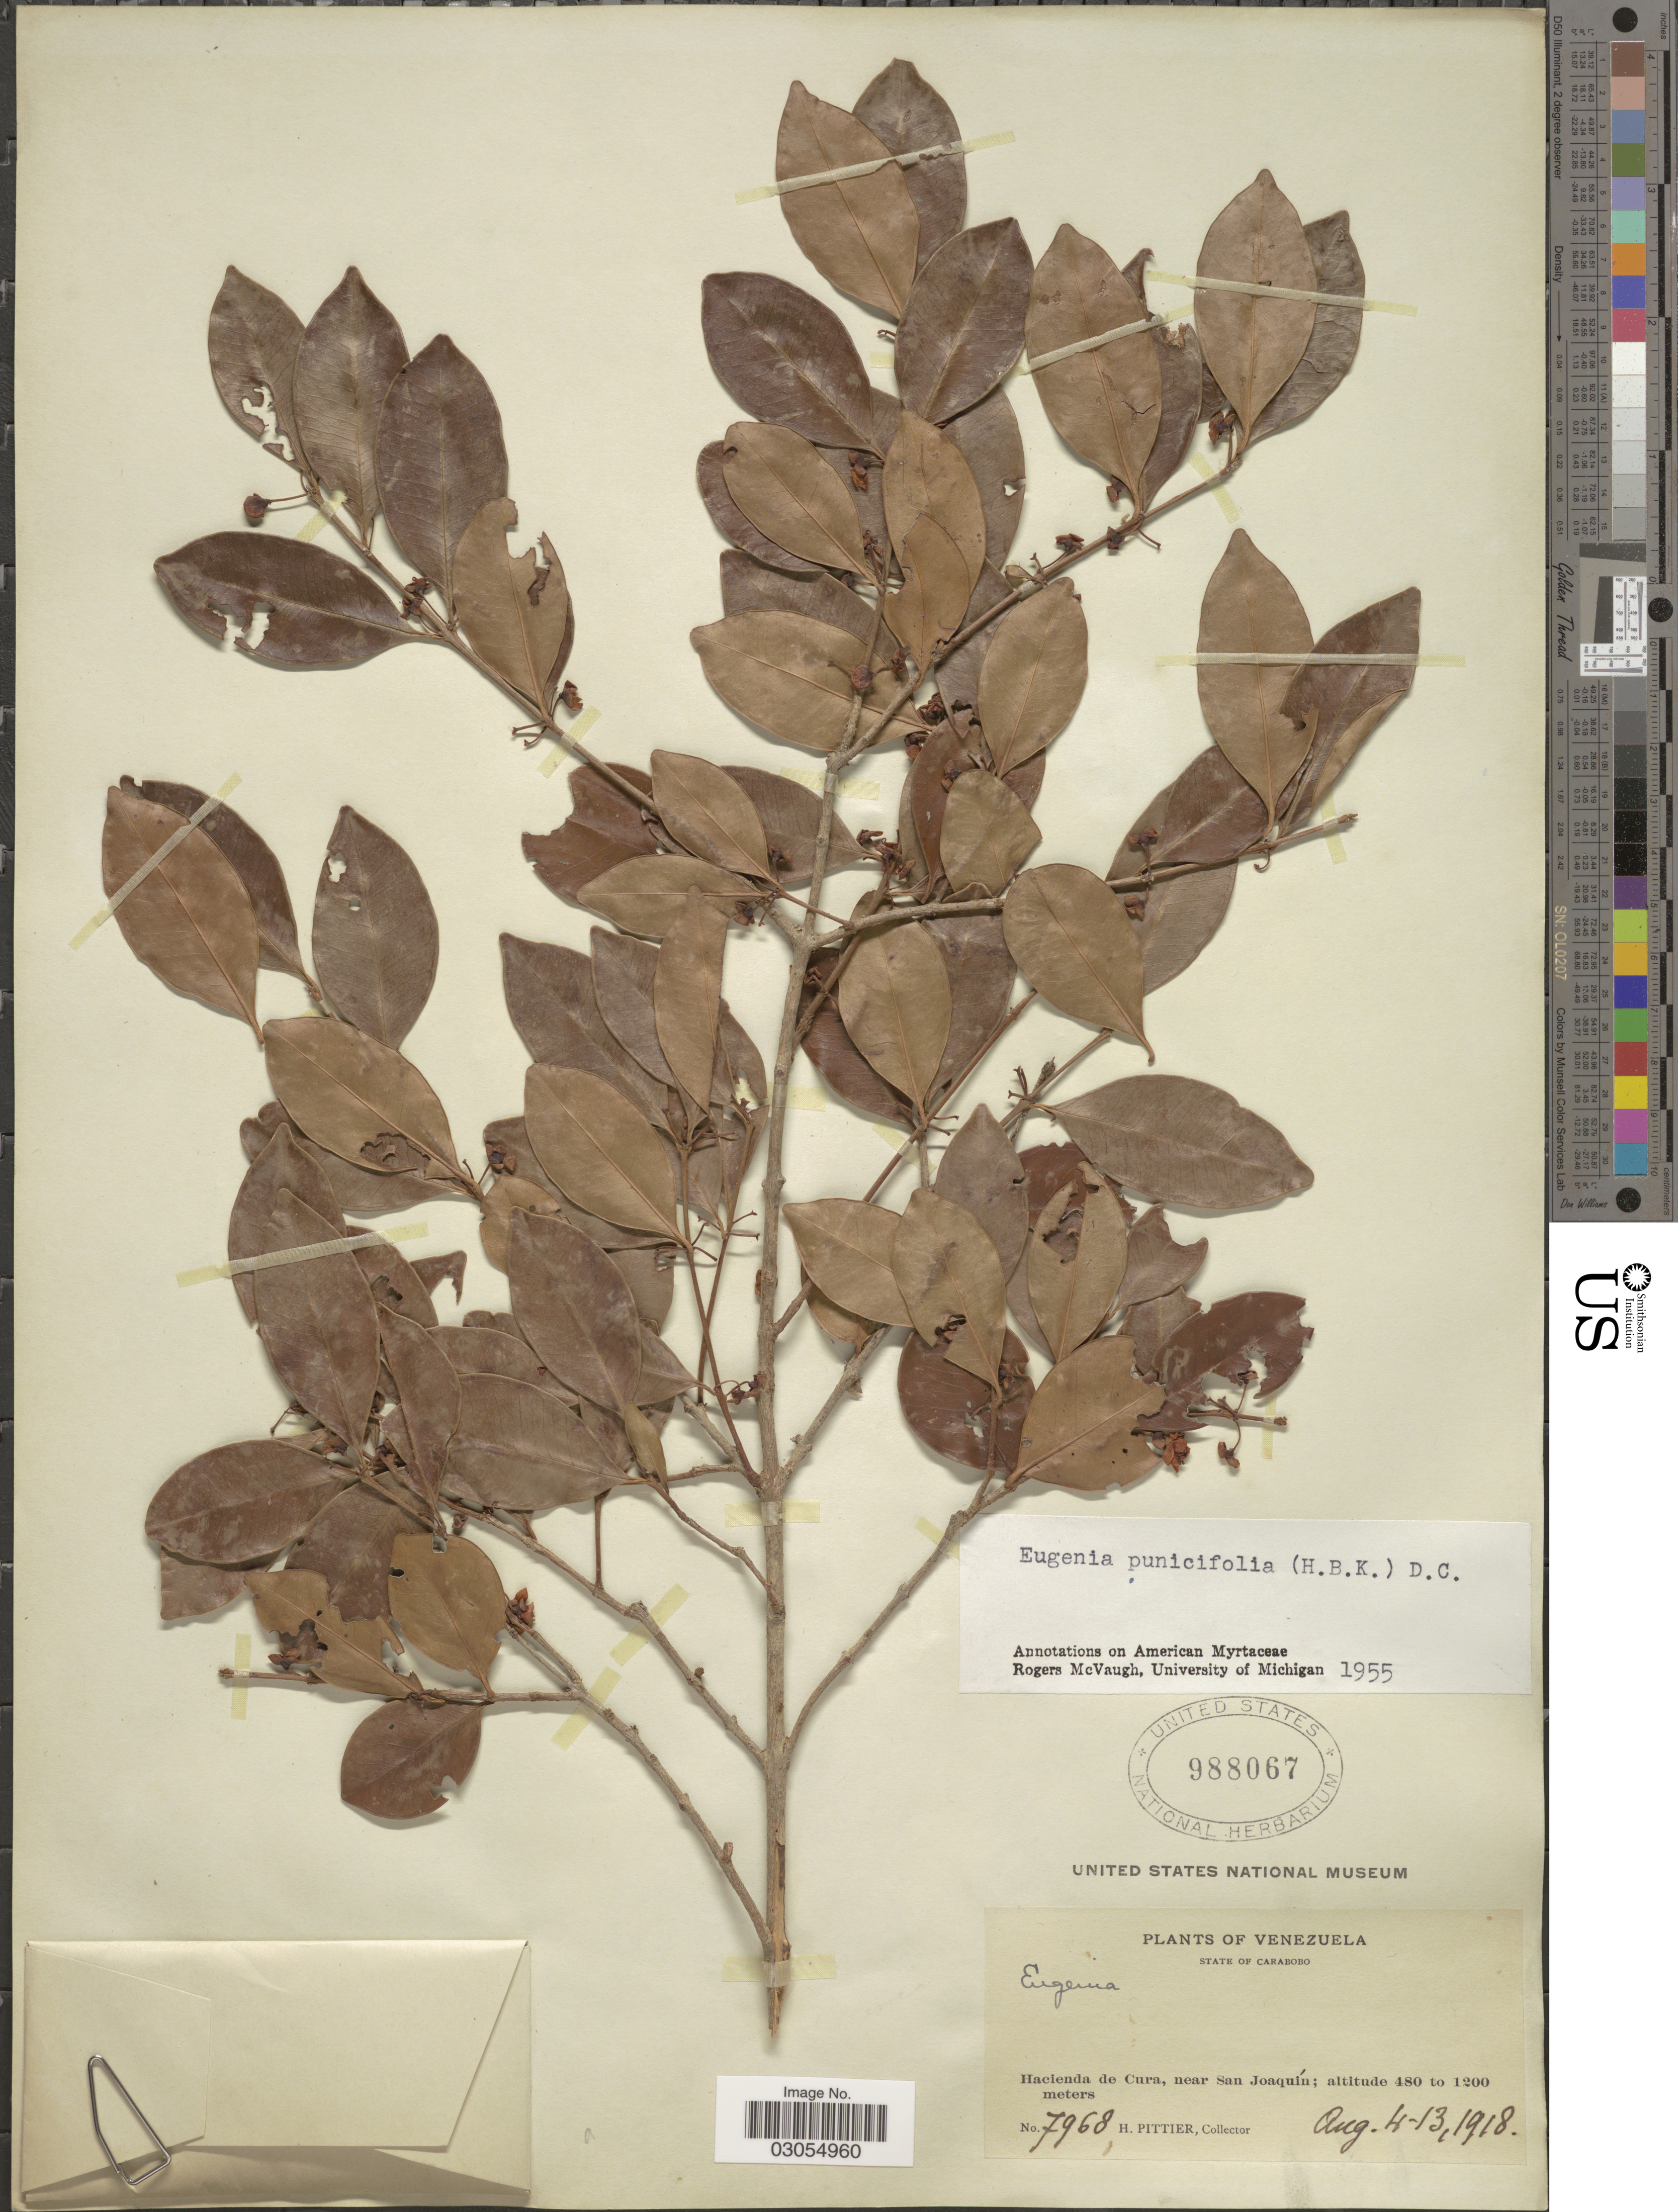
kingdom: Plantae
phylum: Tracheophyta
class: Magnoliopsida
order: Myrtales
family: Myrtaceae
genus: Eugenia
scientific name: Eugenia punicifolia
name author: (Kunth) DC.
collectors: H. F. Pittier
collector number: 7968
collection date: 1918-08-04/1918-08-13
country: Venezuela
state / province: Carabobo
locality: Hacienda de Cura, near San Joaquín.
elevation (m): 480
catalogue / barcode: US 988067